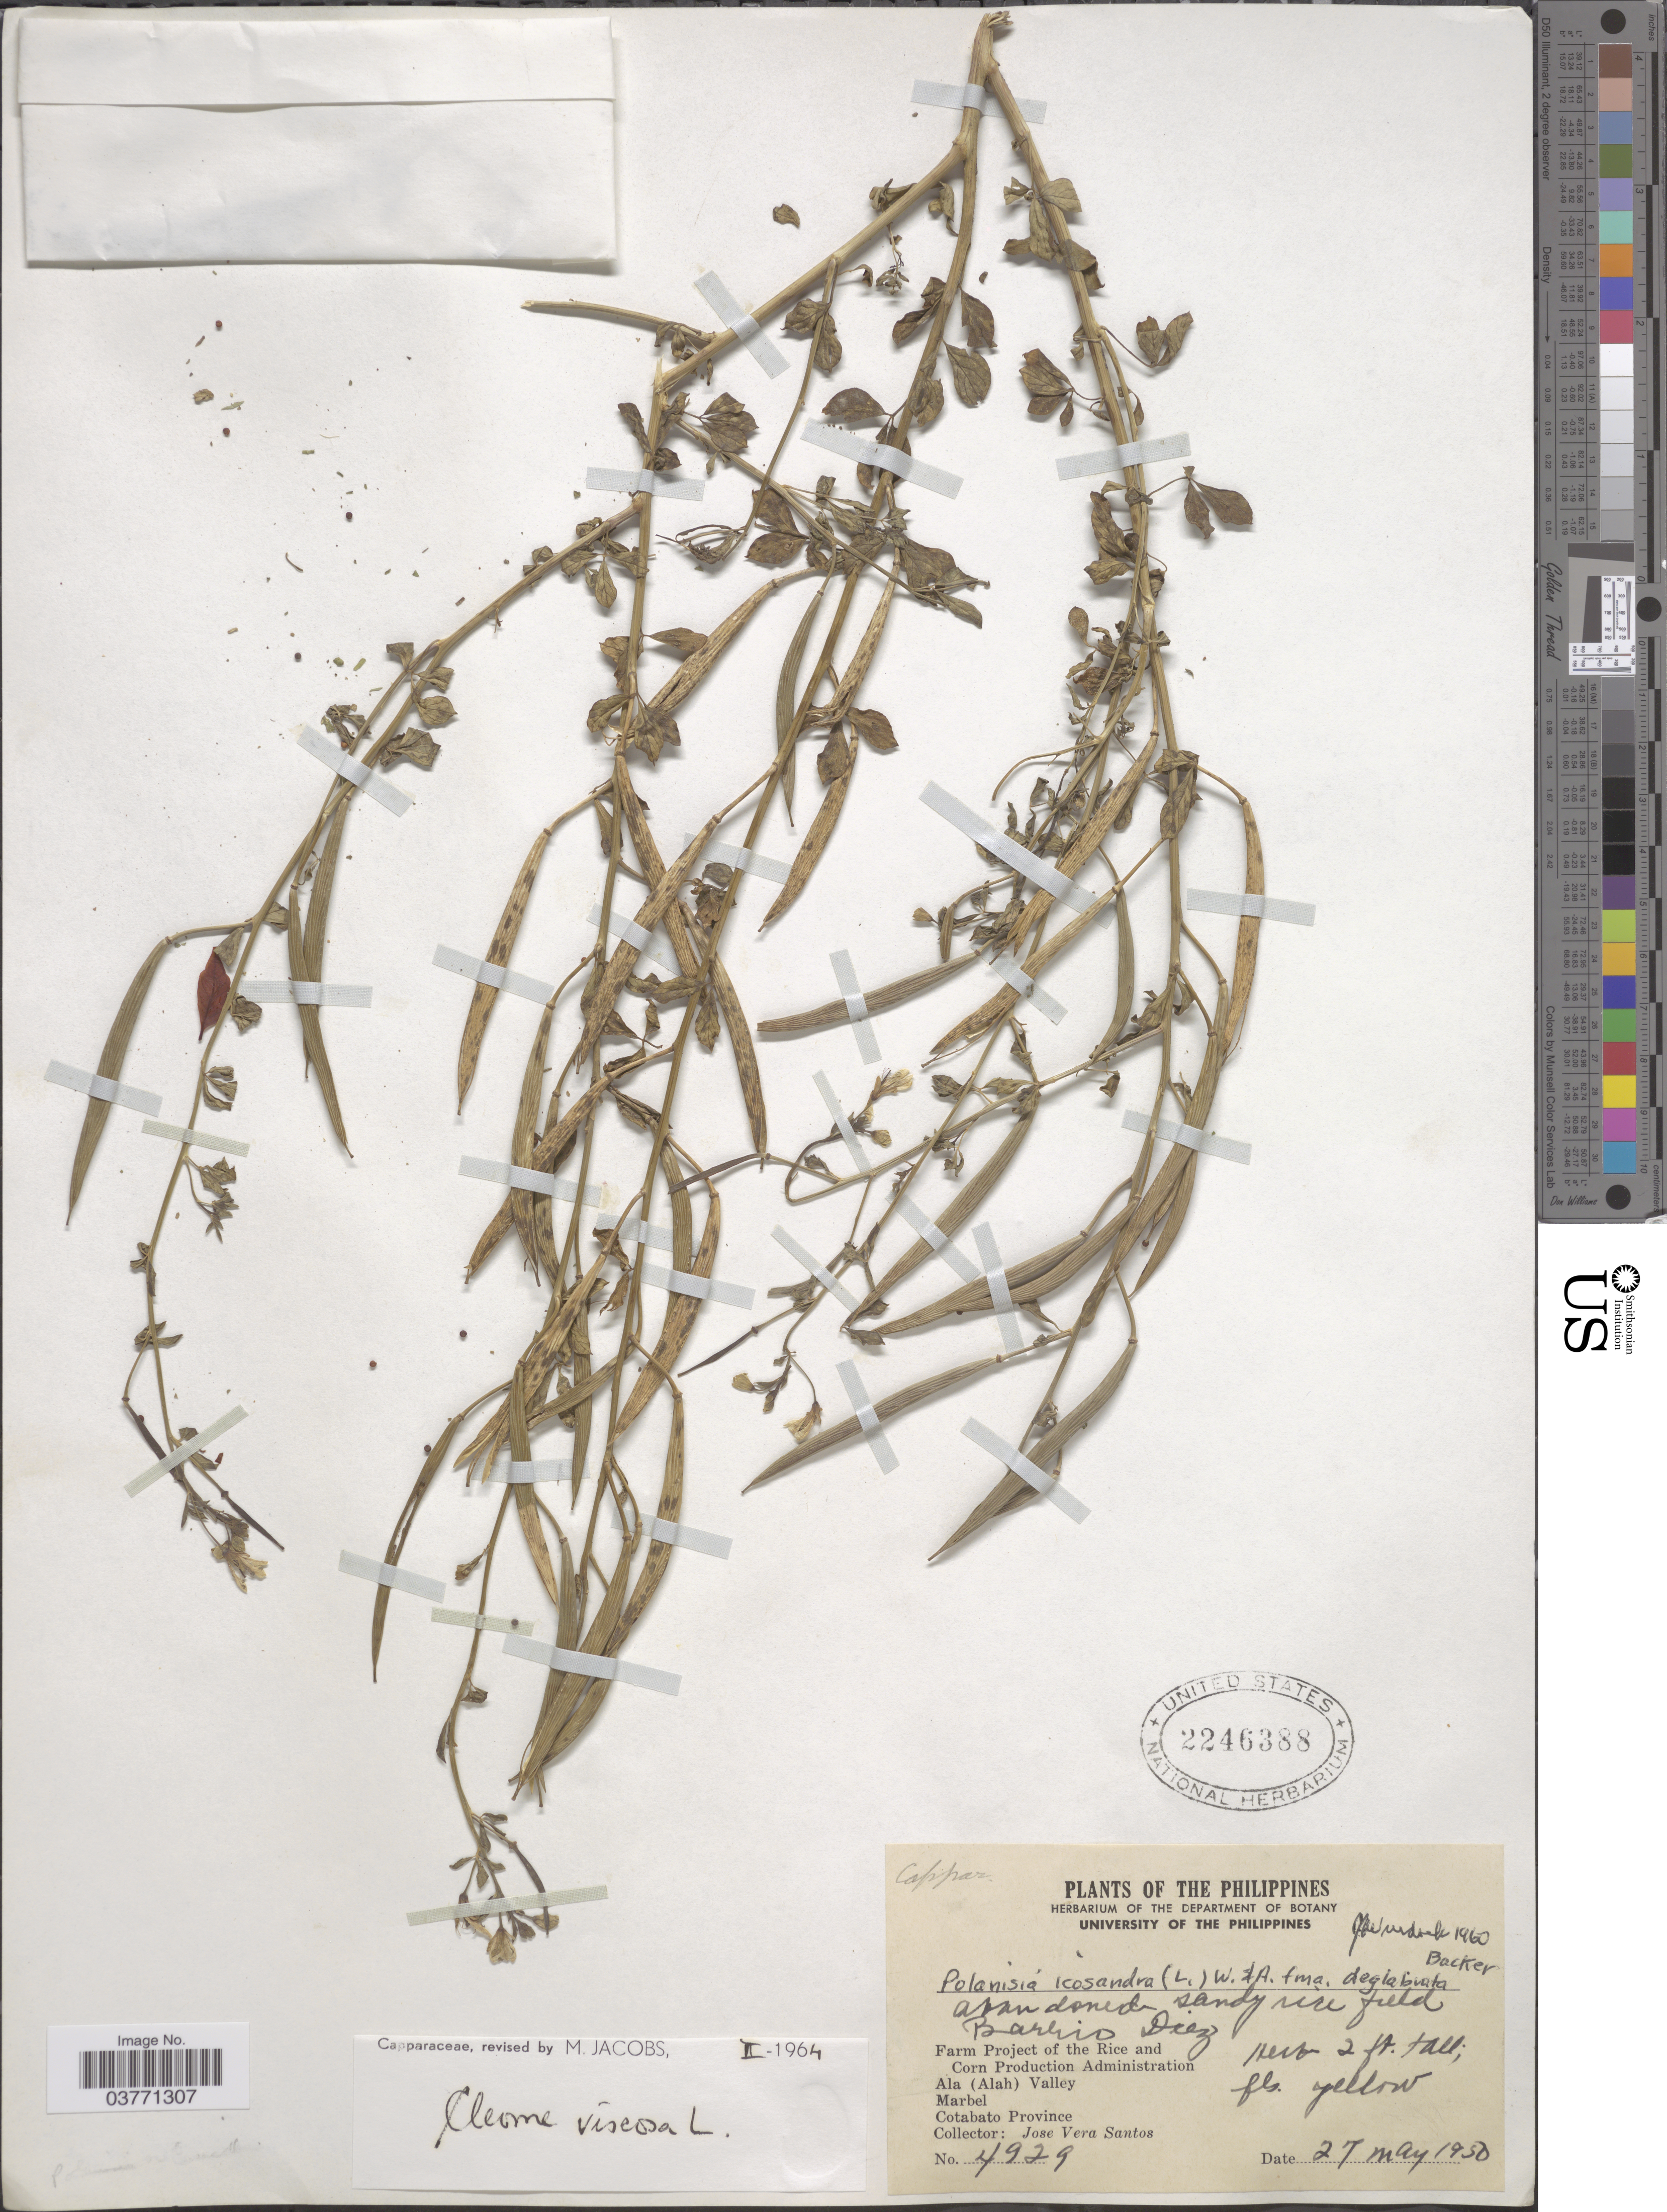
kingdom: Plantae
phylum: Tracheophyta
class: Magnoliopsida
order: Brassicales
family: Cleomaceae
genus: Arivela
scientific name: Arivela viscosa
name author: (L.) Raf.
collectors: J. Santos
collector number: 4929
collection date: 1950-05-27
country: Philippines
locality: Barrio Diez. Farm Project of the Rice and Corn Production Administration. Ala (Alah) Valley. Marbel. Cotabato Province.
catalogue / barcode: US 2246388